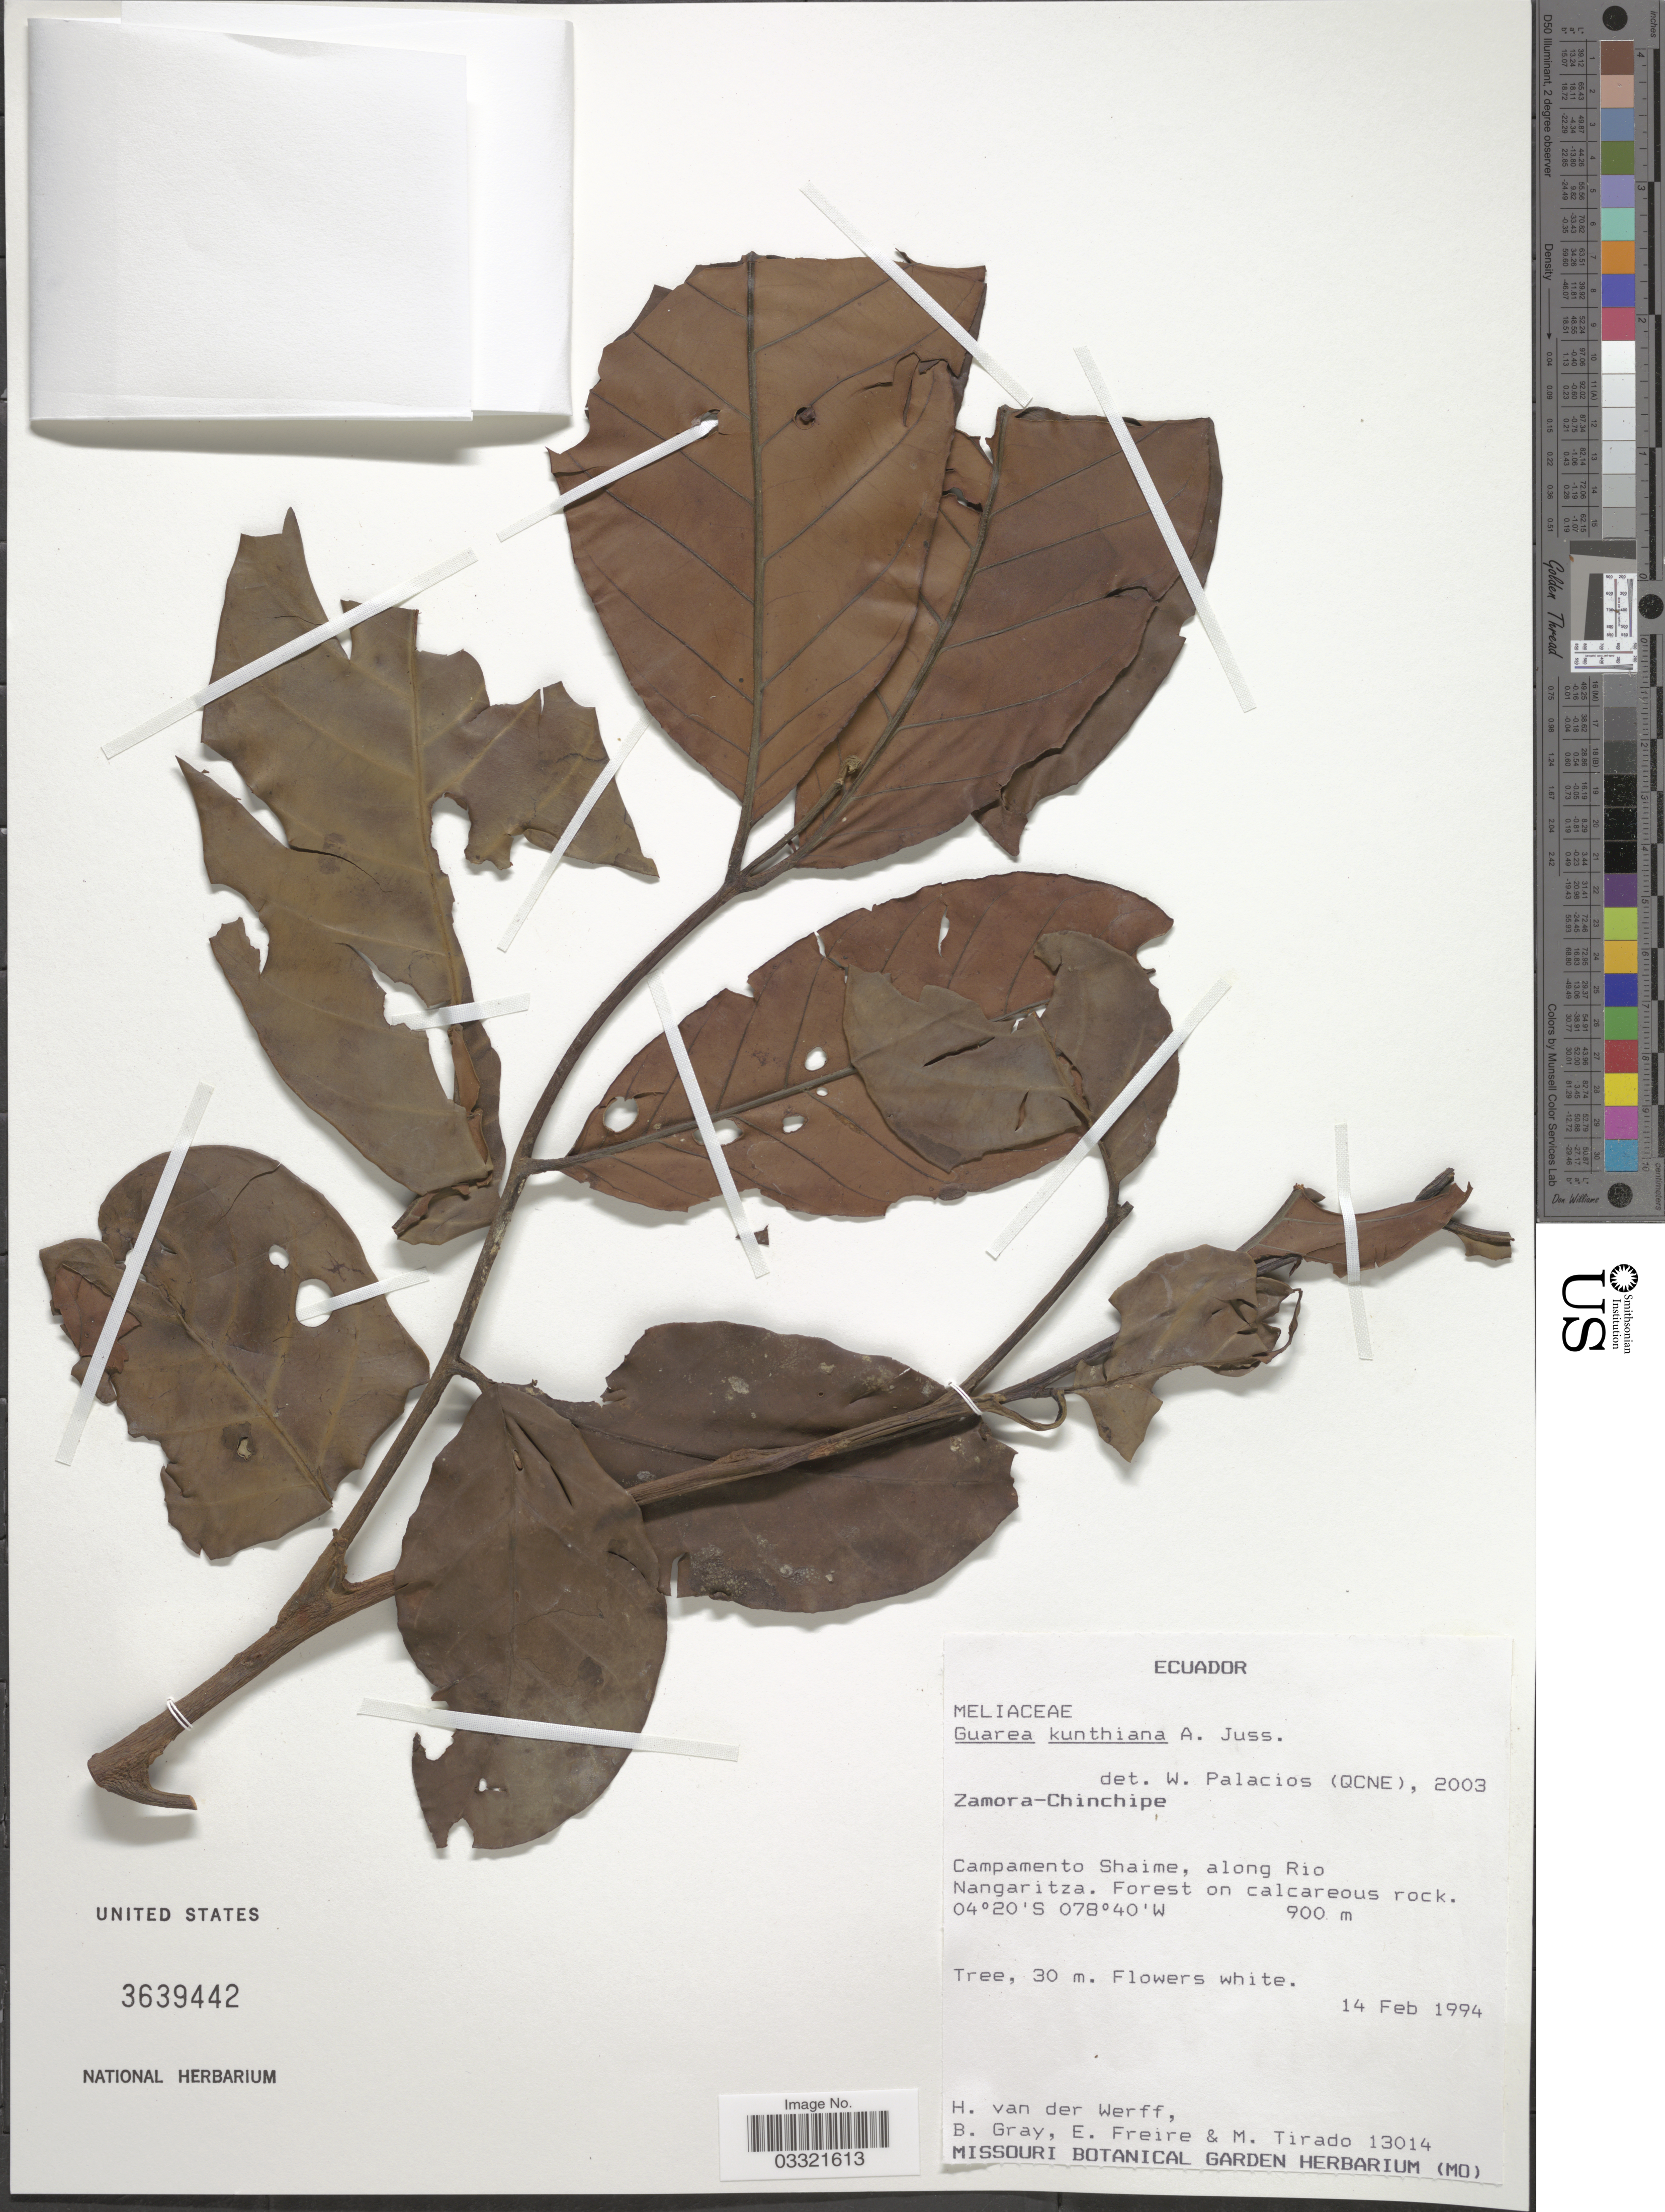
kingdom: Plantae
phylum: Tracheophyta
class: Magnoliopsida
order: Sapindales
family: Meliaceae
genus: Guarea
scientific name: Guarea kunthiana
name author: A. Juss.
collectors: H. van der Werff, B. Gray, E. Freire & M. Tirado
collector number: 13014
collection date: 1994-02-14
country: Ecuador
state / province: Zamora-Chinchipe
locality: Campamento Shaime, along Rio Nangaritza.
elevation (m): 900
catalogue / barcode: US 3639442